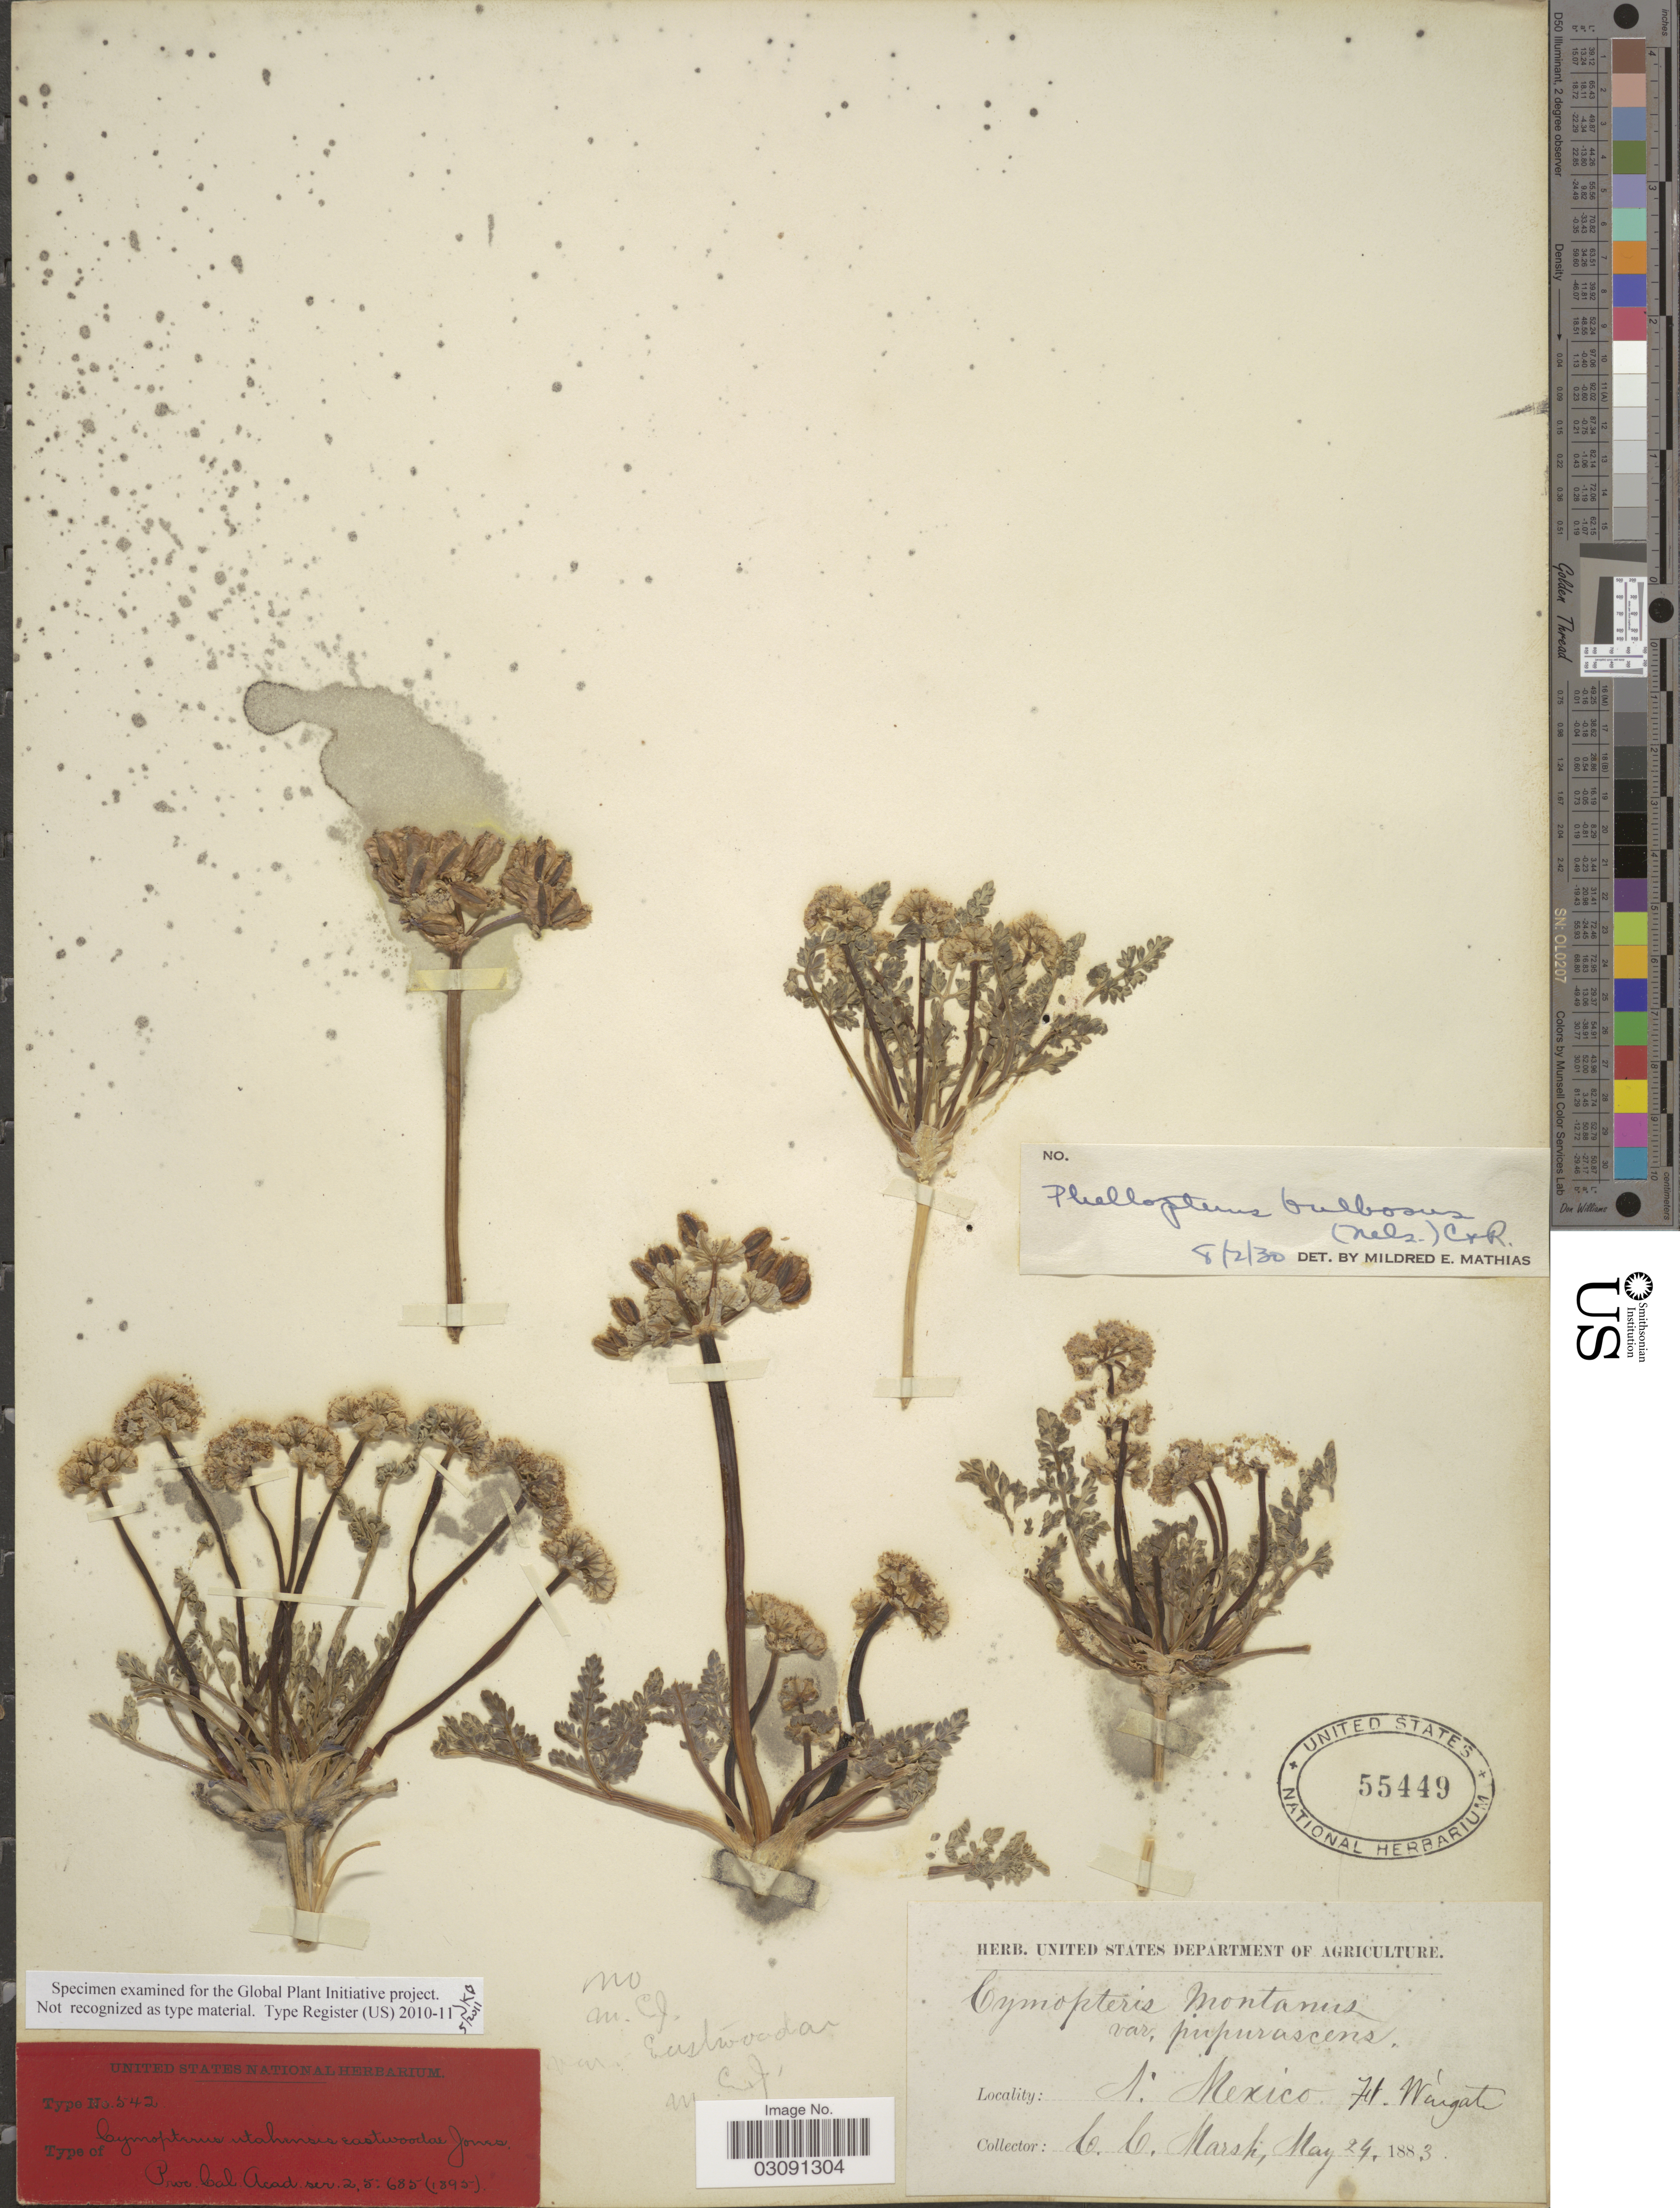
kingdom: Plantae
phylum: Tracheophyta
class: Magnoliopsida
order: Apiales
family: Apiaceae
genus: Cymopterus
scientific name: Cymopterus bulbosus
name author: A. Nelson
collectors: C. C. Marsh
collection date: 1883-05-24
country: United States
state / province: New Mexico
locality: N. Mexico. Fort. Wingate.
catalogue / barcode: US 55449